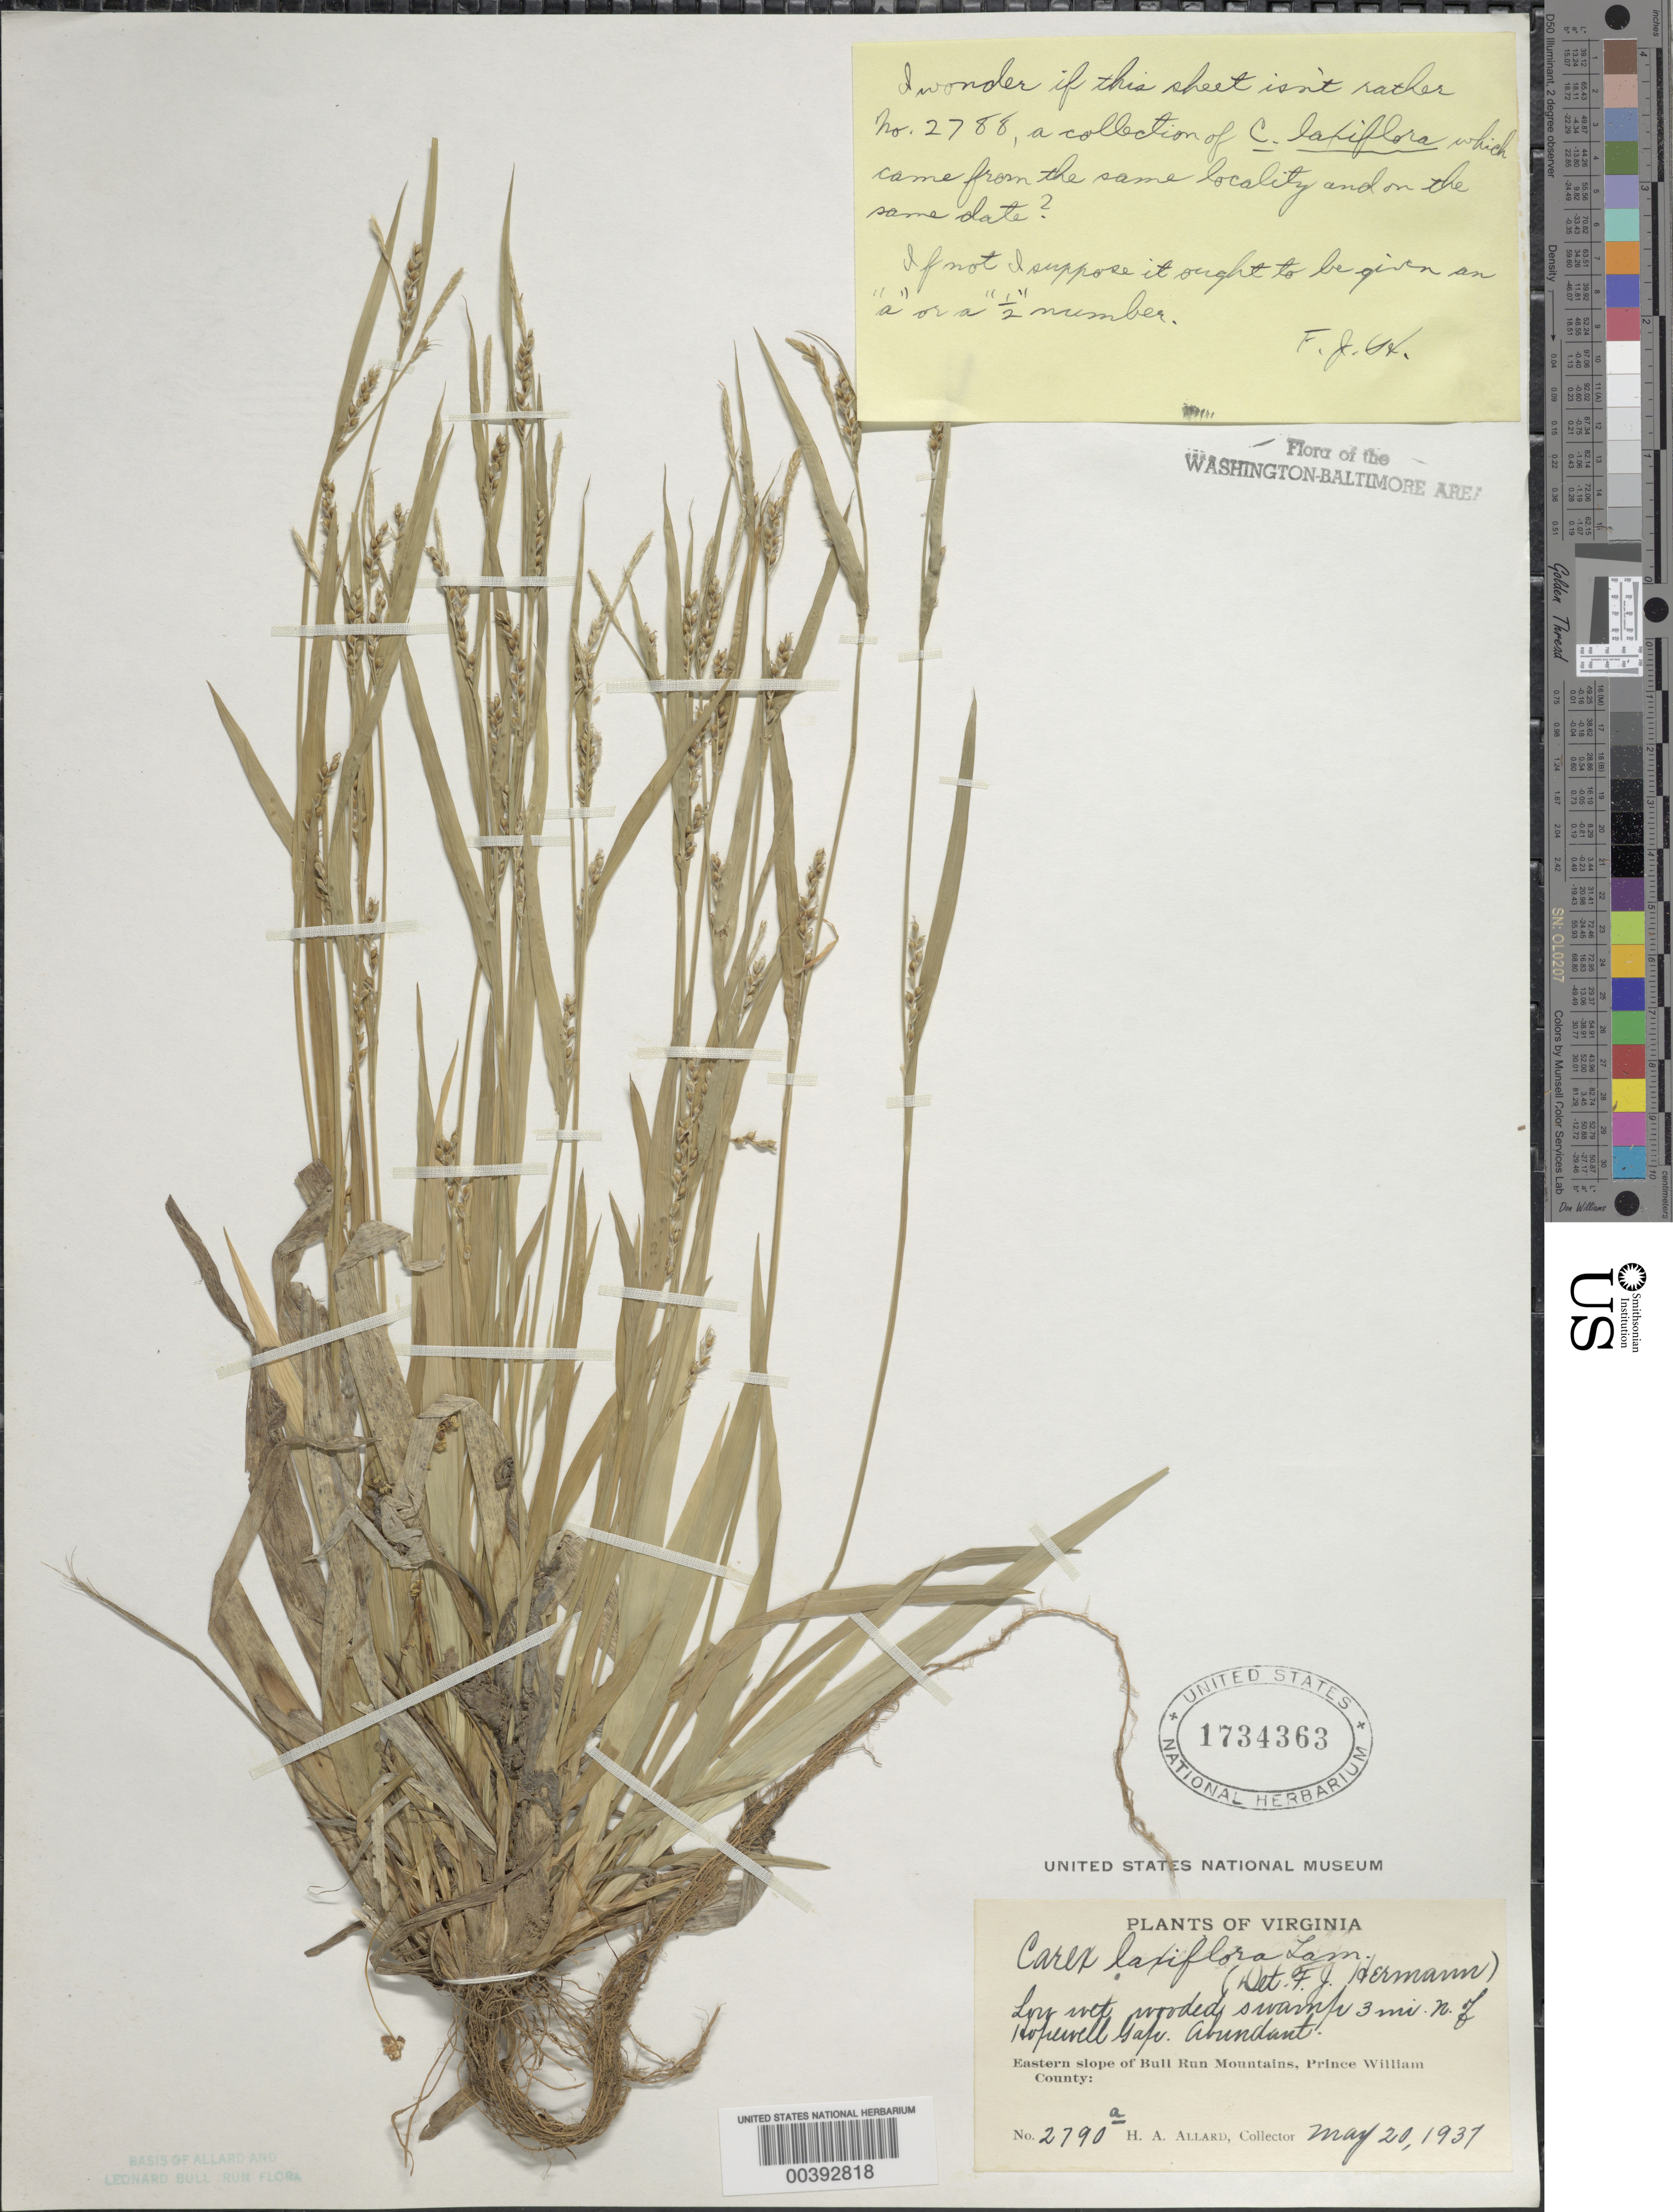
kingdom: Plantae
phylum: Tracheophyta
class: Liliopsida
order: Poales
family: Cyperaceae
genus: Carex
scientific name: Carex laxiflora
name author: Lam.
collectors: H. A. Allard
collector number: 2790A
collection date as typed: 20 May 1937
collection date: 1937-05-20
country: United States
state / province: Virginia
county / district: Prince William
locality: North of Hopewell Gap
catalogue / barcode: US 1734363